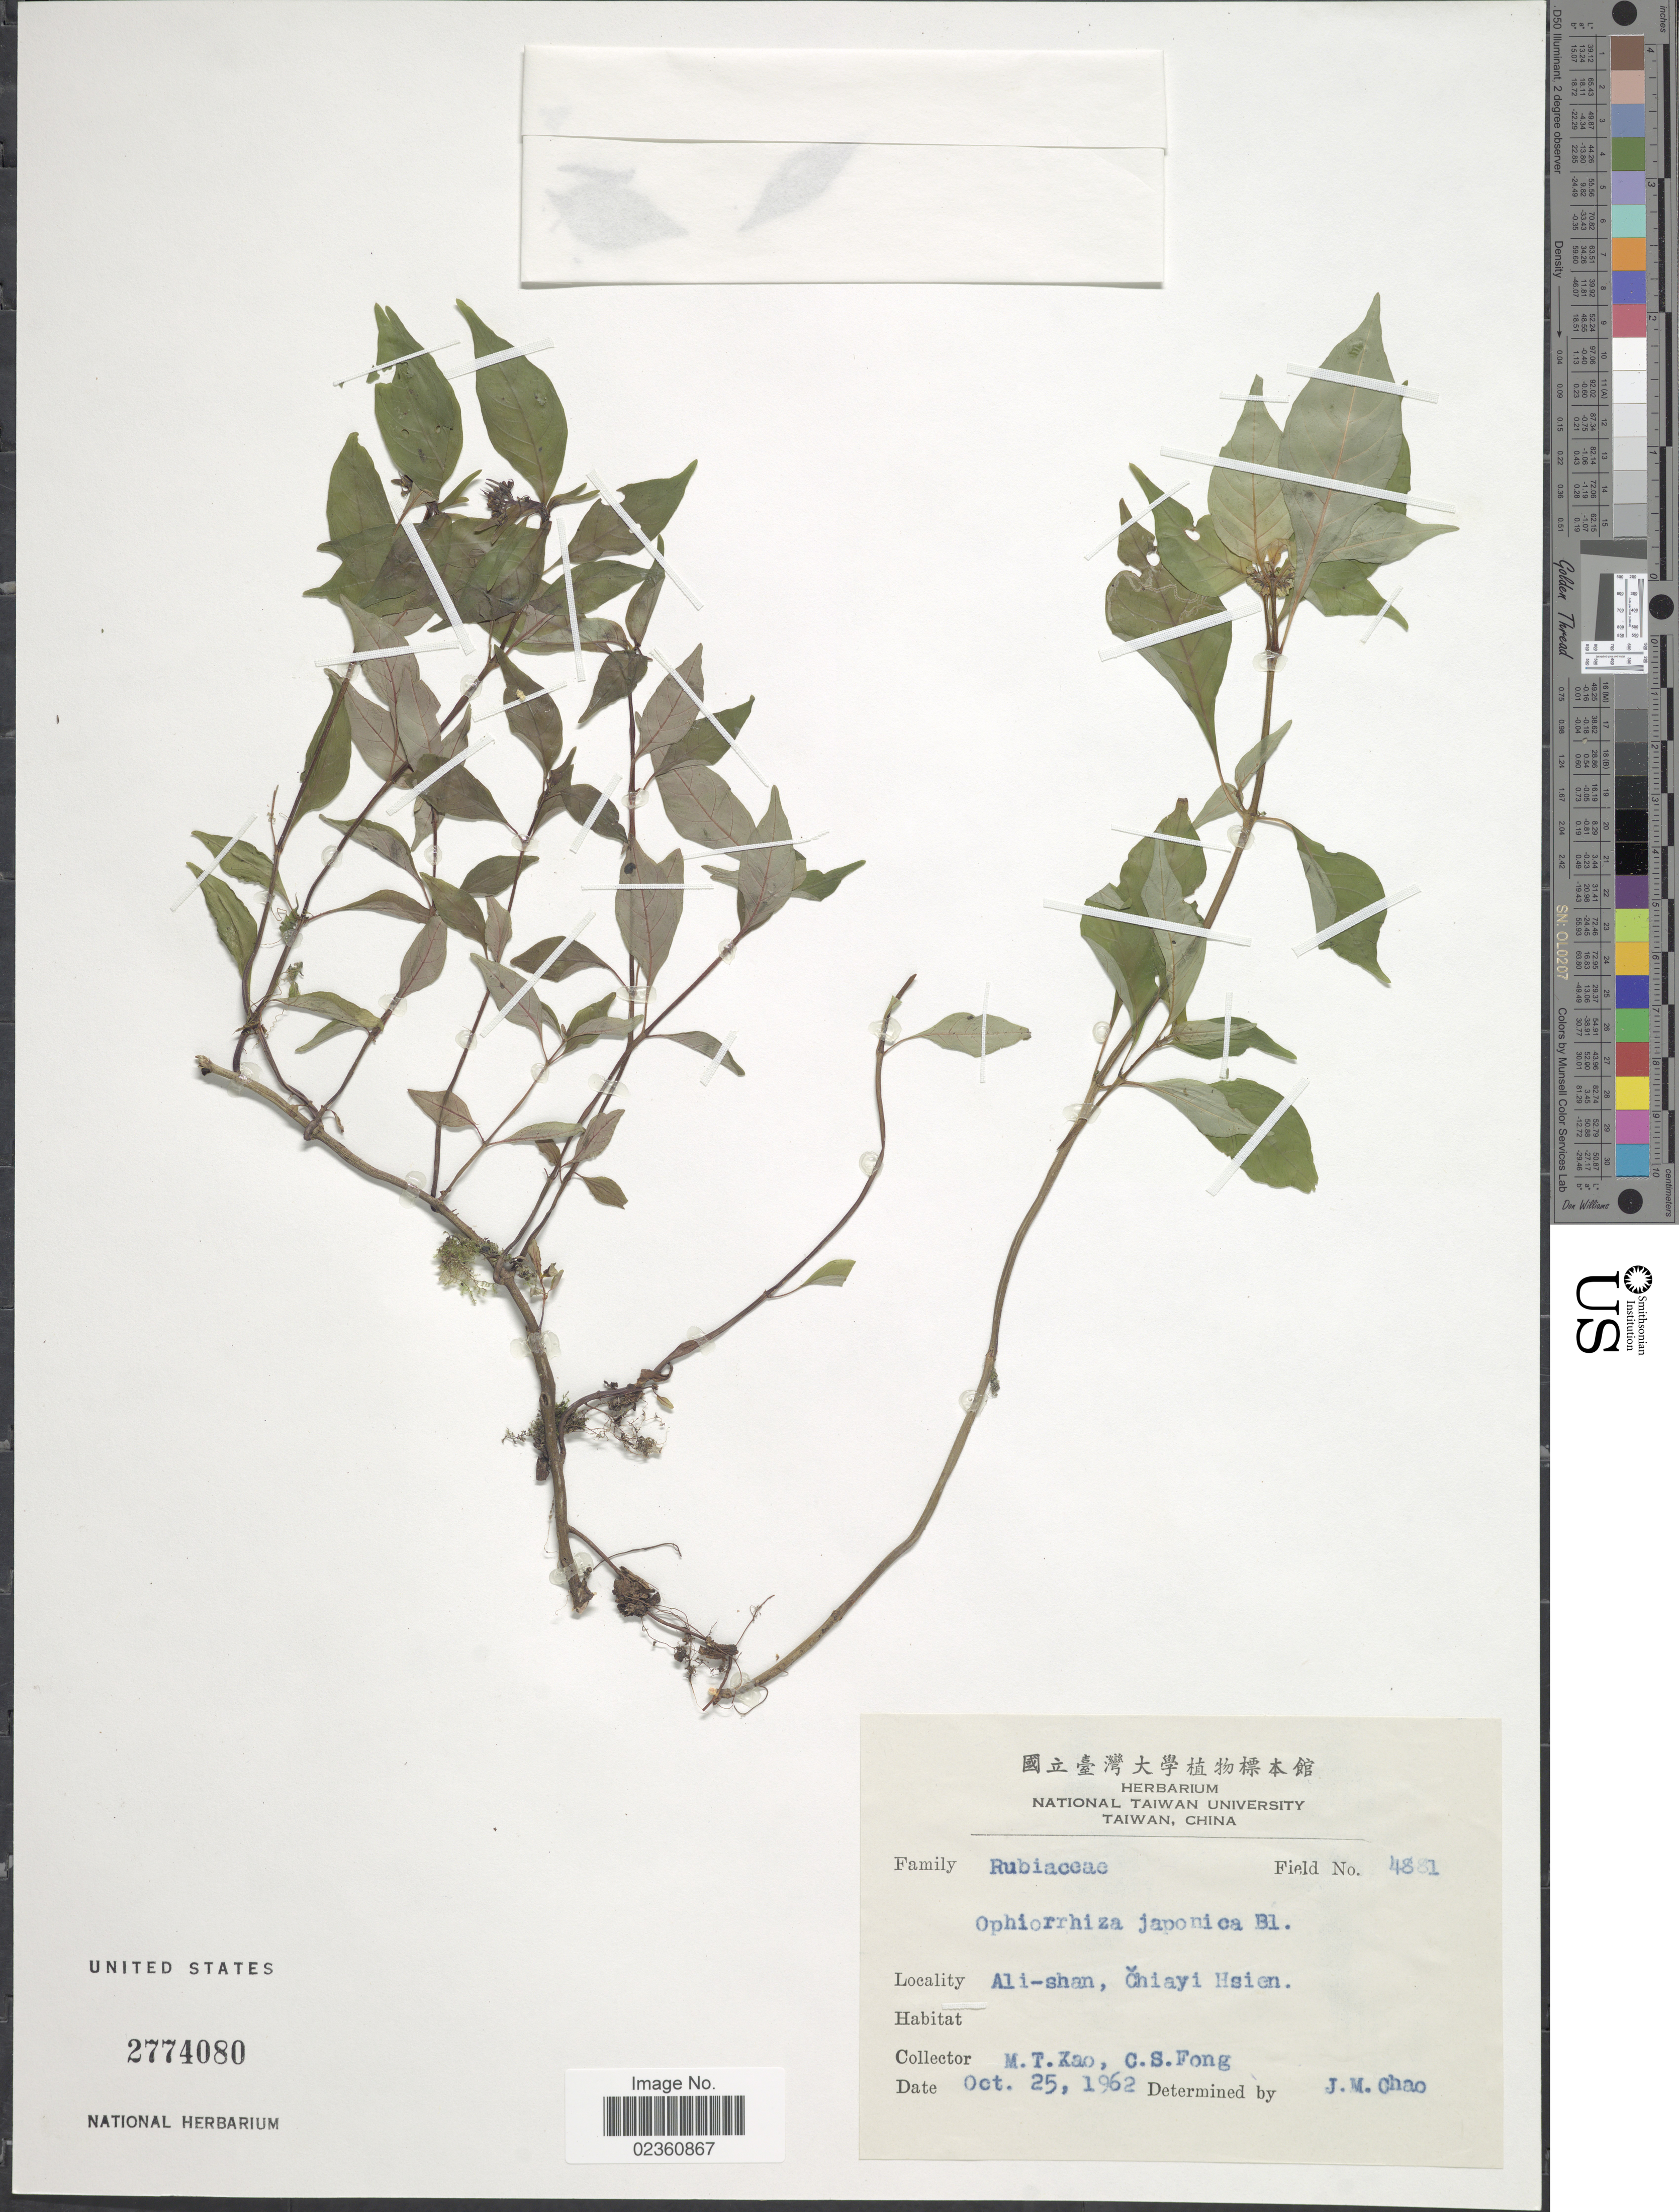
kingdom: Plantae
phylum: Tracheophyta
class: Magnoliopsida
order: Gentianales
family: Rubiaceae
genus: Ophiorrhiza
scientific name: Ophiorrhiza japonica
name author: Blume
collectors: M. T. Kao & C. Fong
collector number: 4881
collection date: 1962-10-25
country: Taiwan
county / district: Chiayi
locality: Ali-shan, Chiayi Hsien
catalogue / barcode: US 2774080